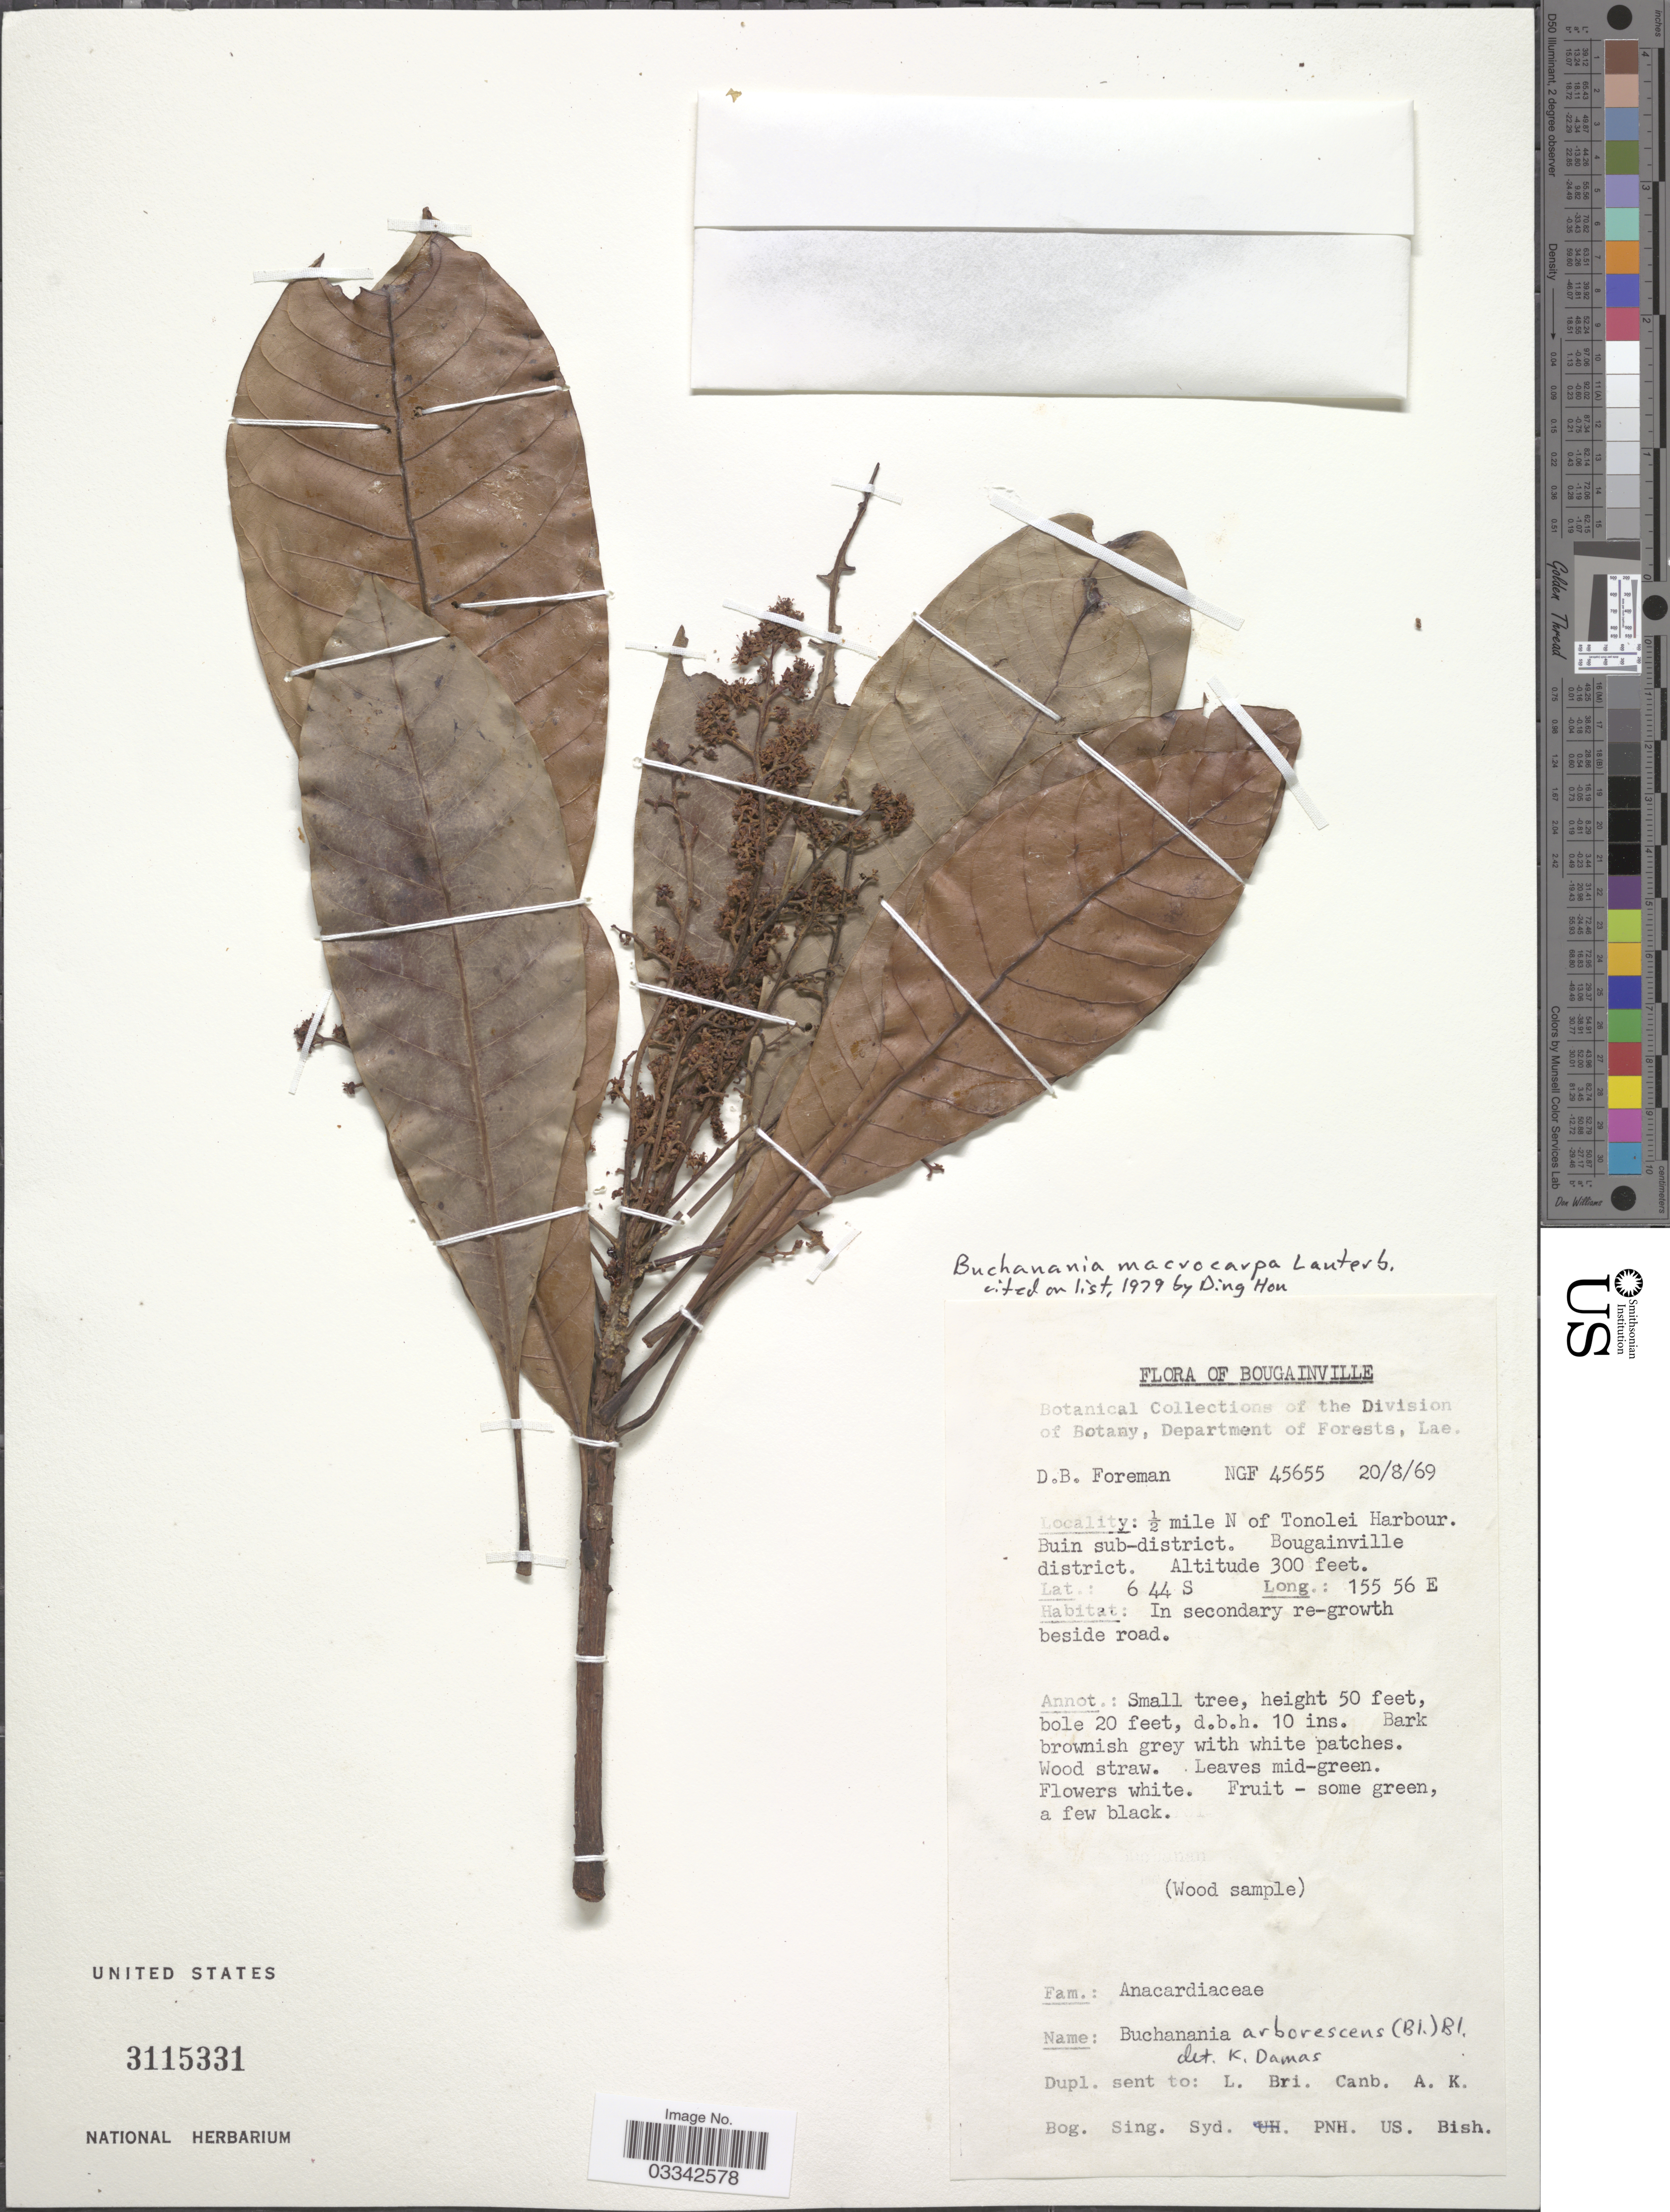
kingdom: Plantae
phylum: Tracheophyta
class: Magnoliopsida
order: Sapindales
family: Anacardiaceae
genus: Buchanania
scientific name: Buchanania macrocarpa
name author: Lauterb.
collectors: D. Foreman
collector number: NGF 45655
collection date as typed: Transcribed d/m/y: 20/8/69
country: Papua New Guinea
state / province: Bougainville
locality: ½ mile N of Tonolei Harbour. Buin sub-district. Bougainville district.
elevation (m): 91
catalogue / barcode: US 3115331